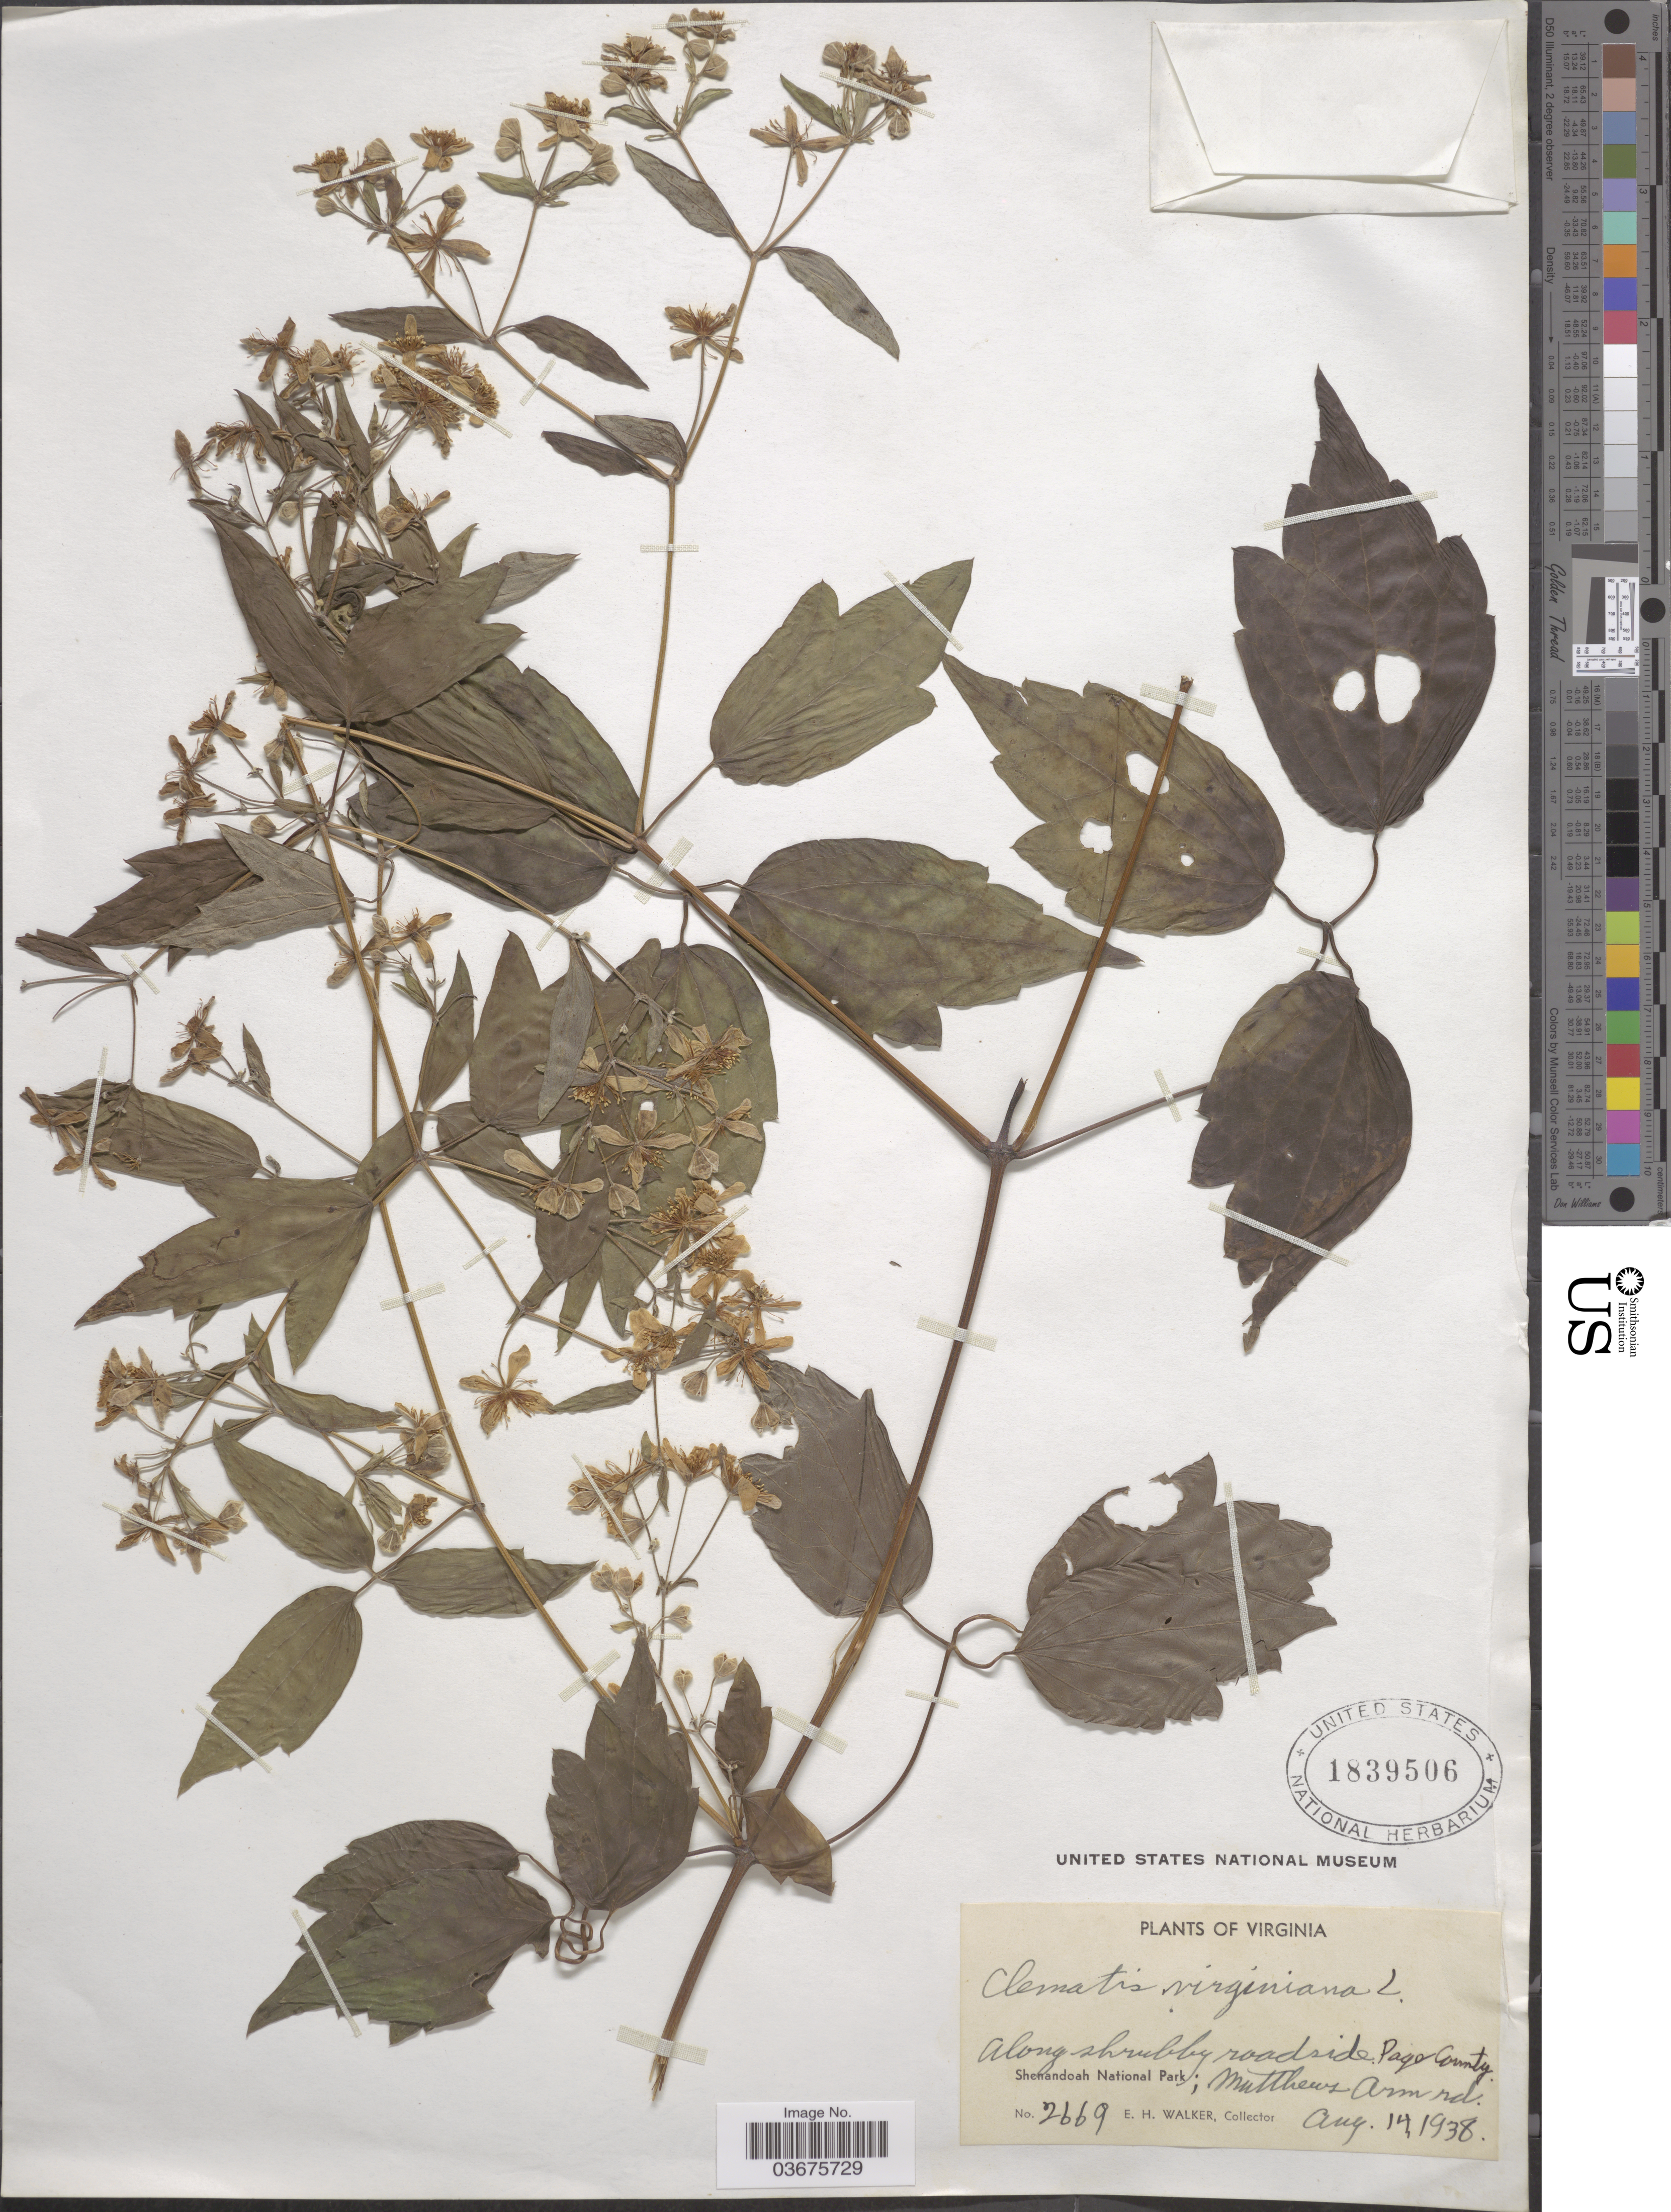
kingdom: Plantae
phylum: Tracheophyta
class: Magnoliopsida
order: Ranunculales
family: Ranunculaceae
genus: Clematis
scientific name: Clematis virginiana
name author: L.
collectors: E. H. Walker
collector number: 2669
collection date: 1938-08-14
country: United States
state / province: Virginia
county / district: Page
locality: Along schrubby roadside Page County. Shenandoah National Park; Matthews Arm rd.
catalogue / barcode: US 1839506